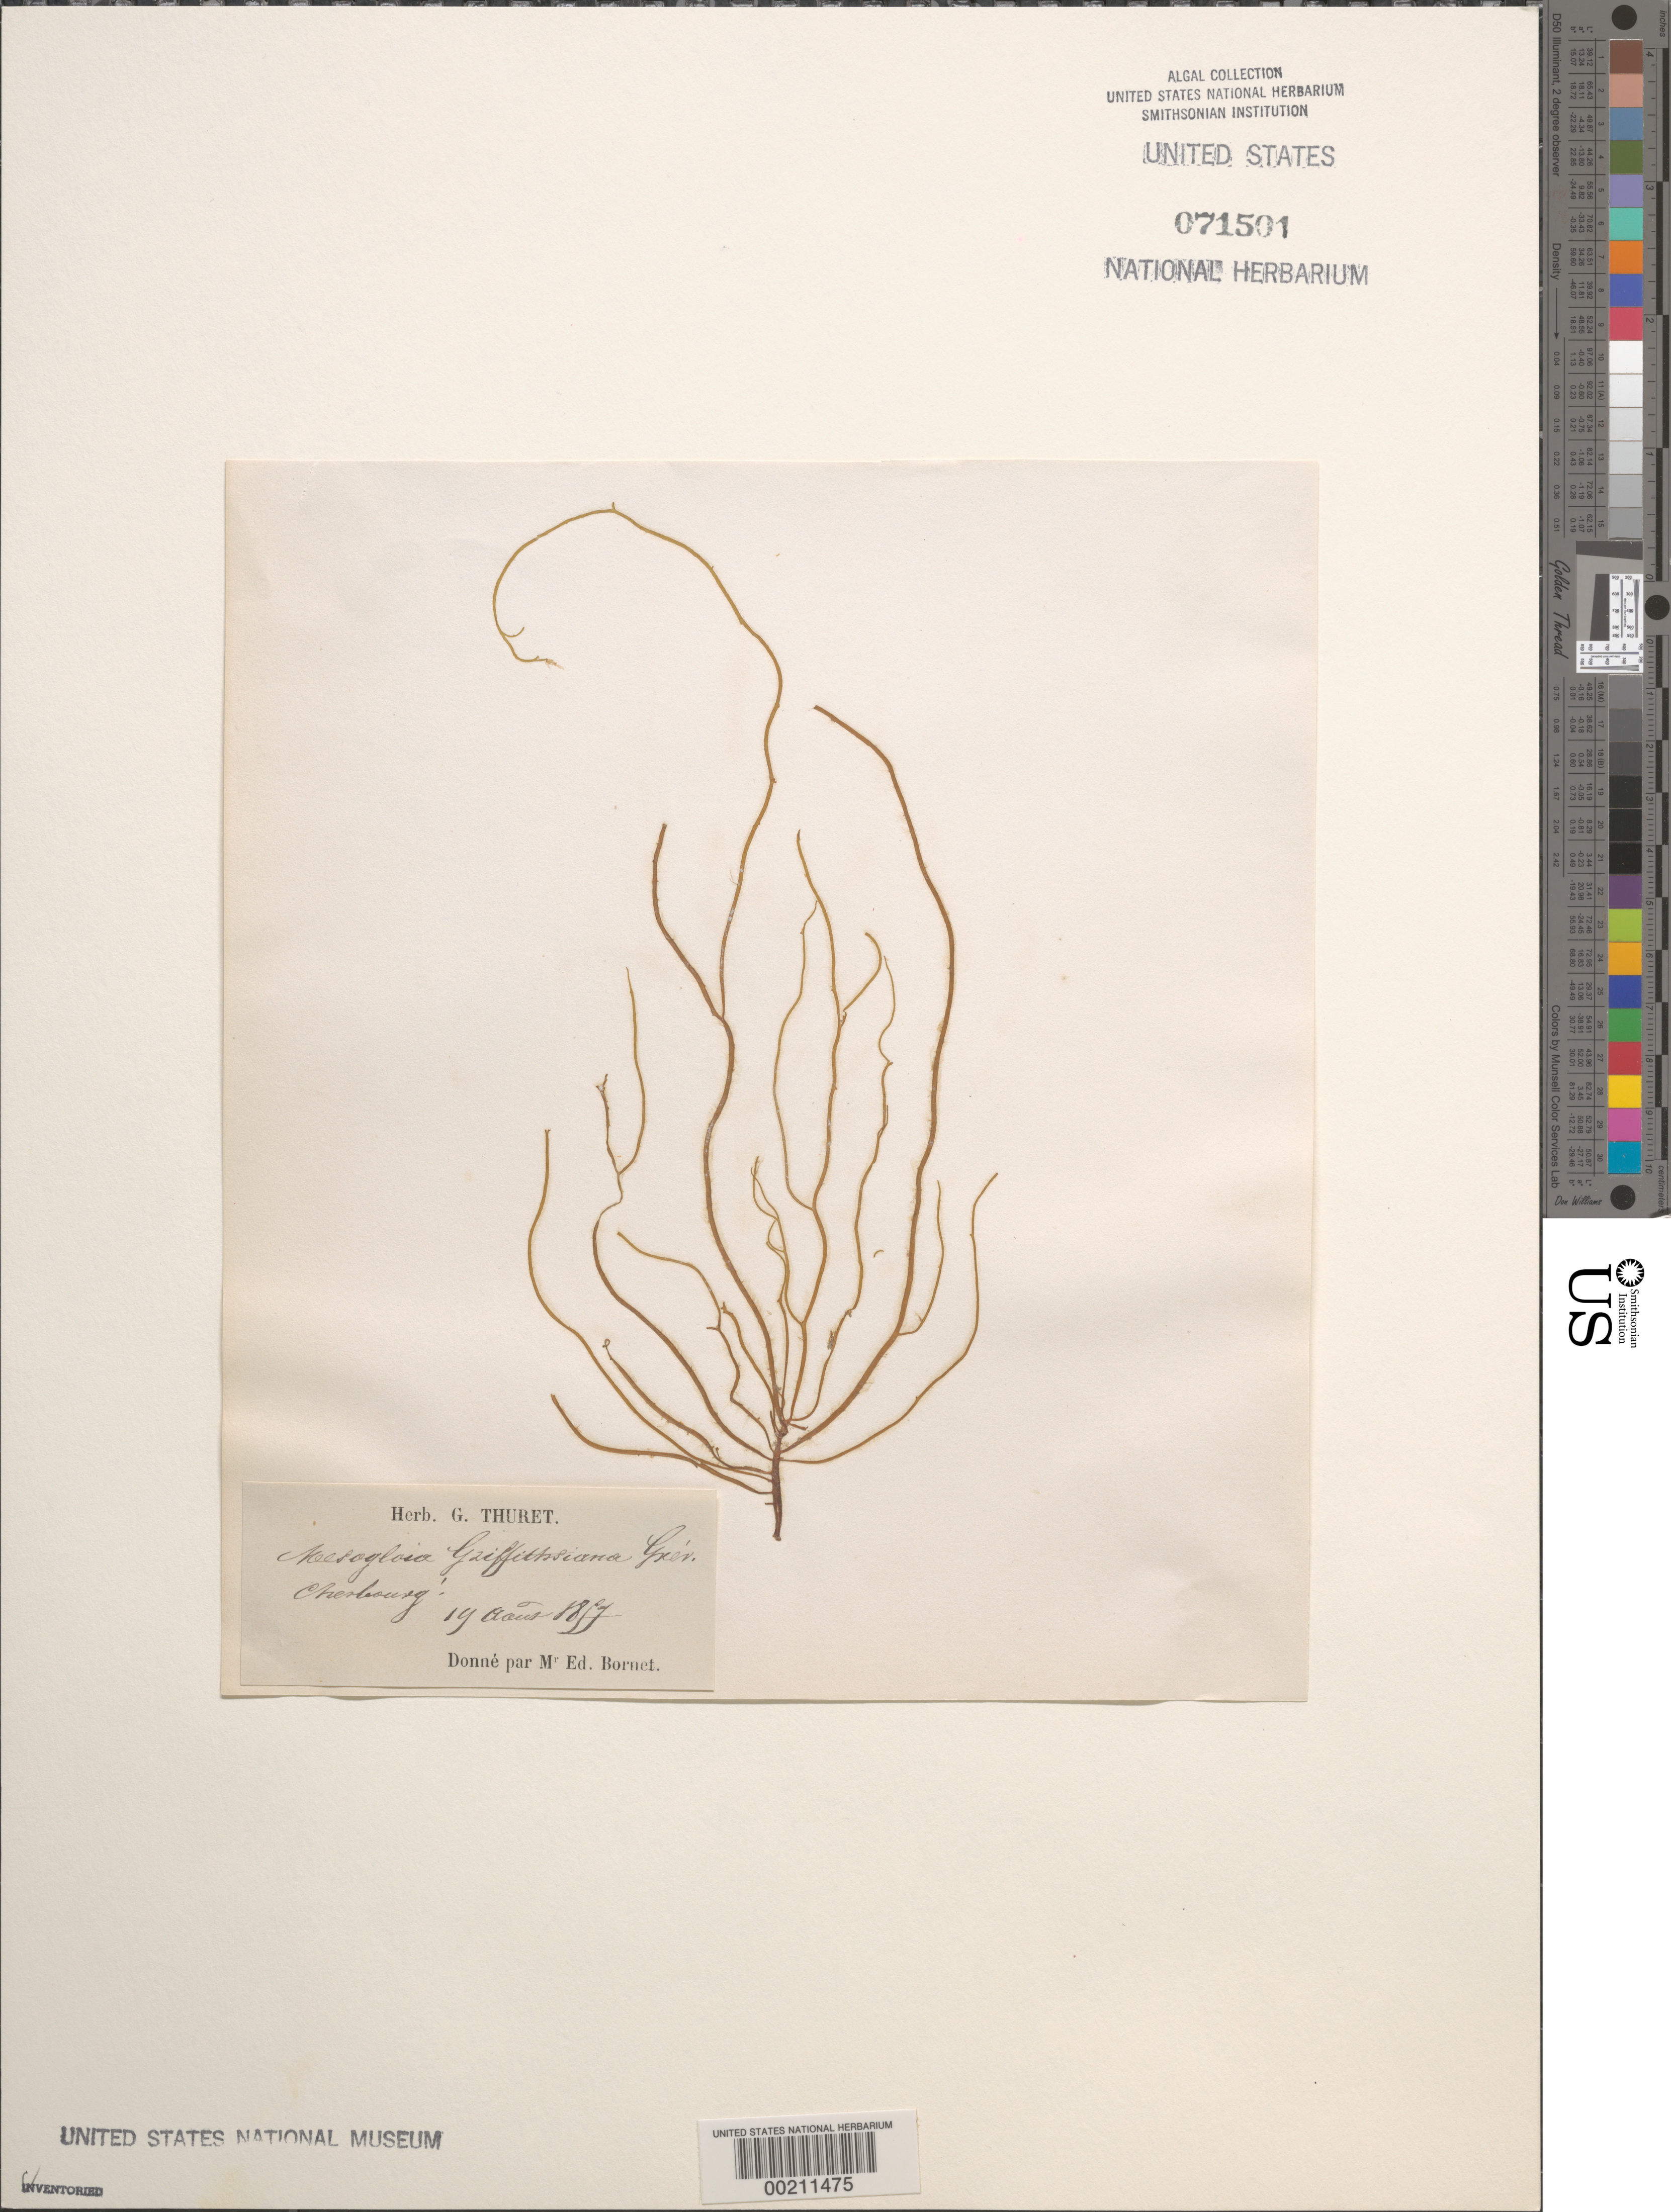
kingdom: Chromista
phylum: Ochrophyta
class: Phaeophyceae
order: Ectocarpales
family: Chordariaceae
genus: Sauvageaugloia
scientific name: Sauvageaugloia divaricata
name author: (Clemente) Cremades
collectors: Thuret, G. (herbarium)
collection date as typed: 19 Aug 1857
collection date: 1857-08-19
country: France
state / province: Normandie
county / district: Manche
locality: Cherbourg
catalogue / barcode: US 71501